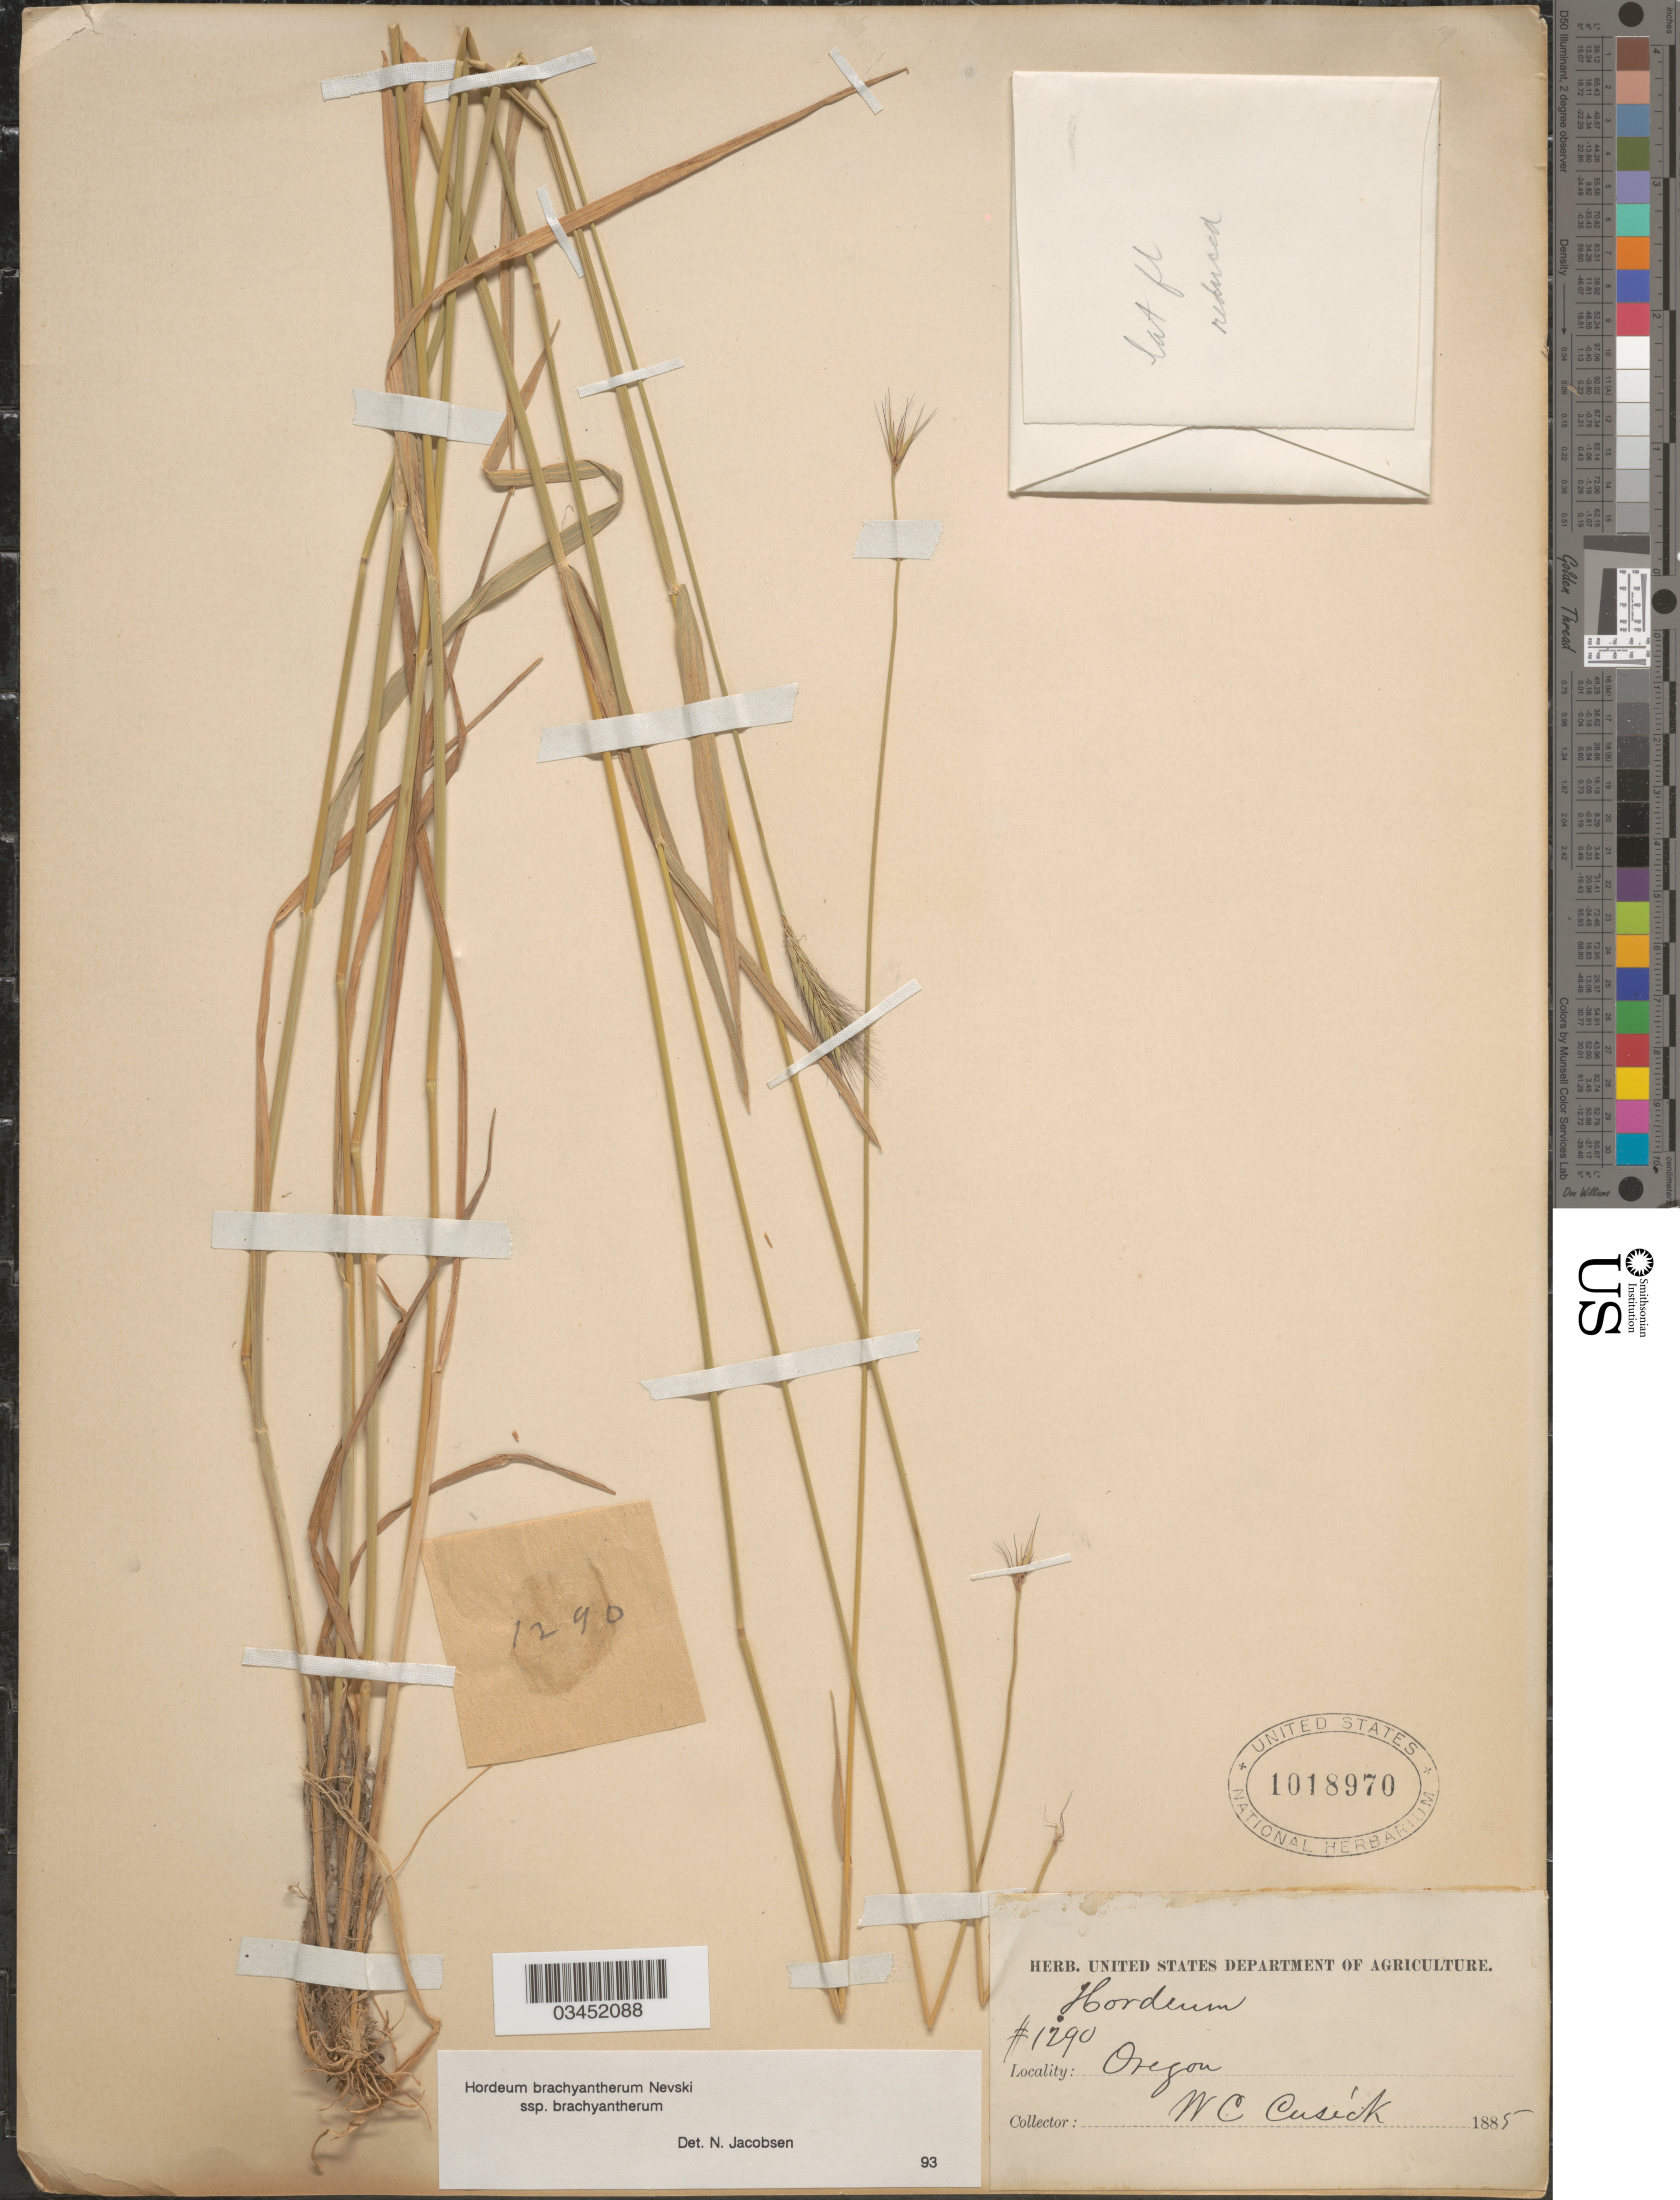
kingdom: Plantae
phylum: Tracheophyta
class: Liliopsida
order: Poales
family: Poaceae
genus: Hordeum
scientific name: Hordeum brachyantherum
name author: Nevski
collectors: W. C. Cusick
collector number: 1290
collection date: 1885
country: United States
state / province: Oregon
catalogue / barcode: US 1018970